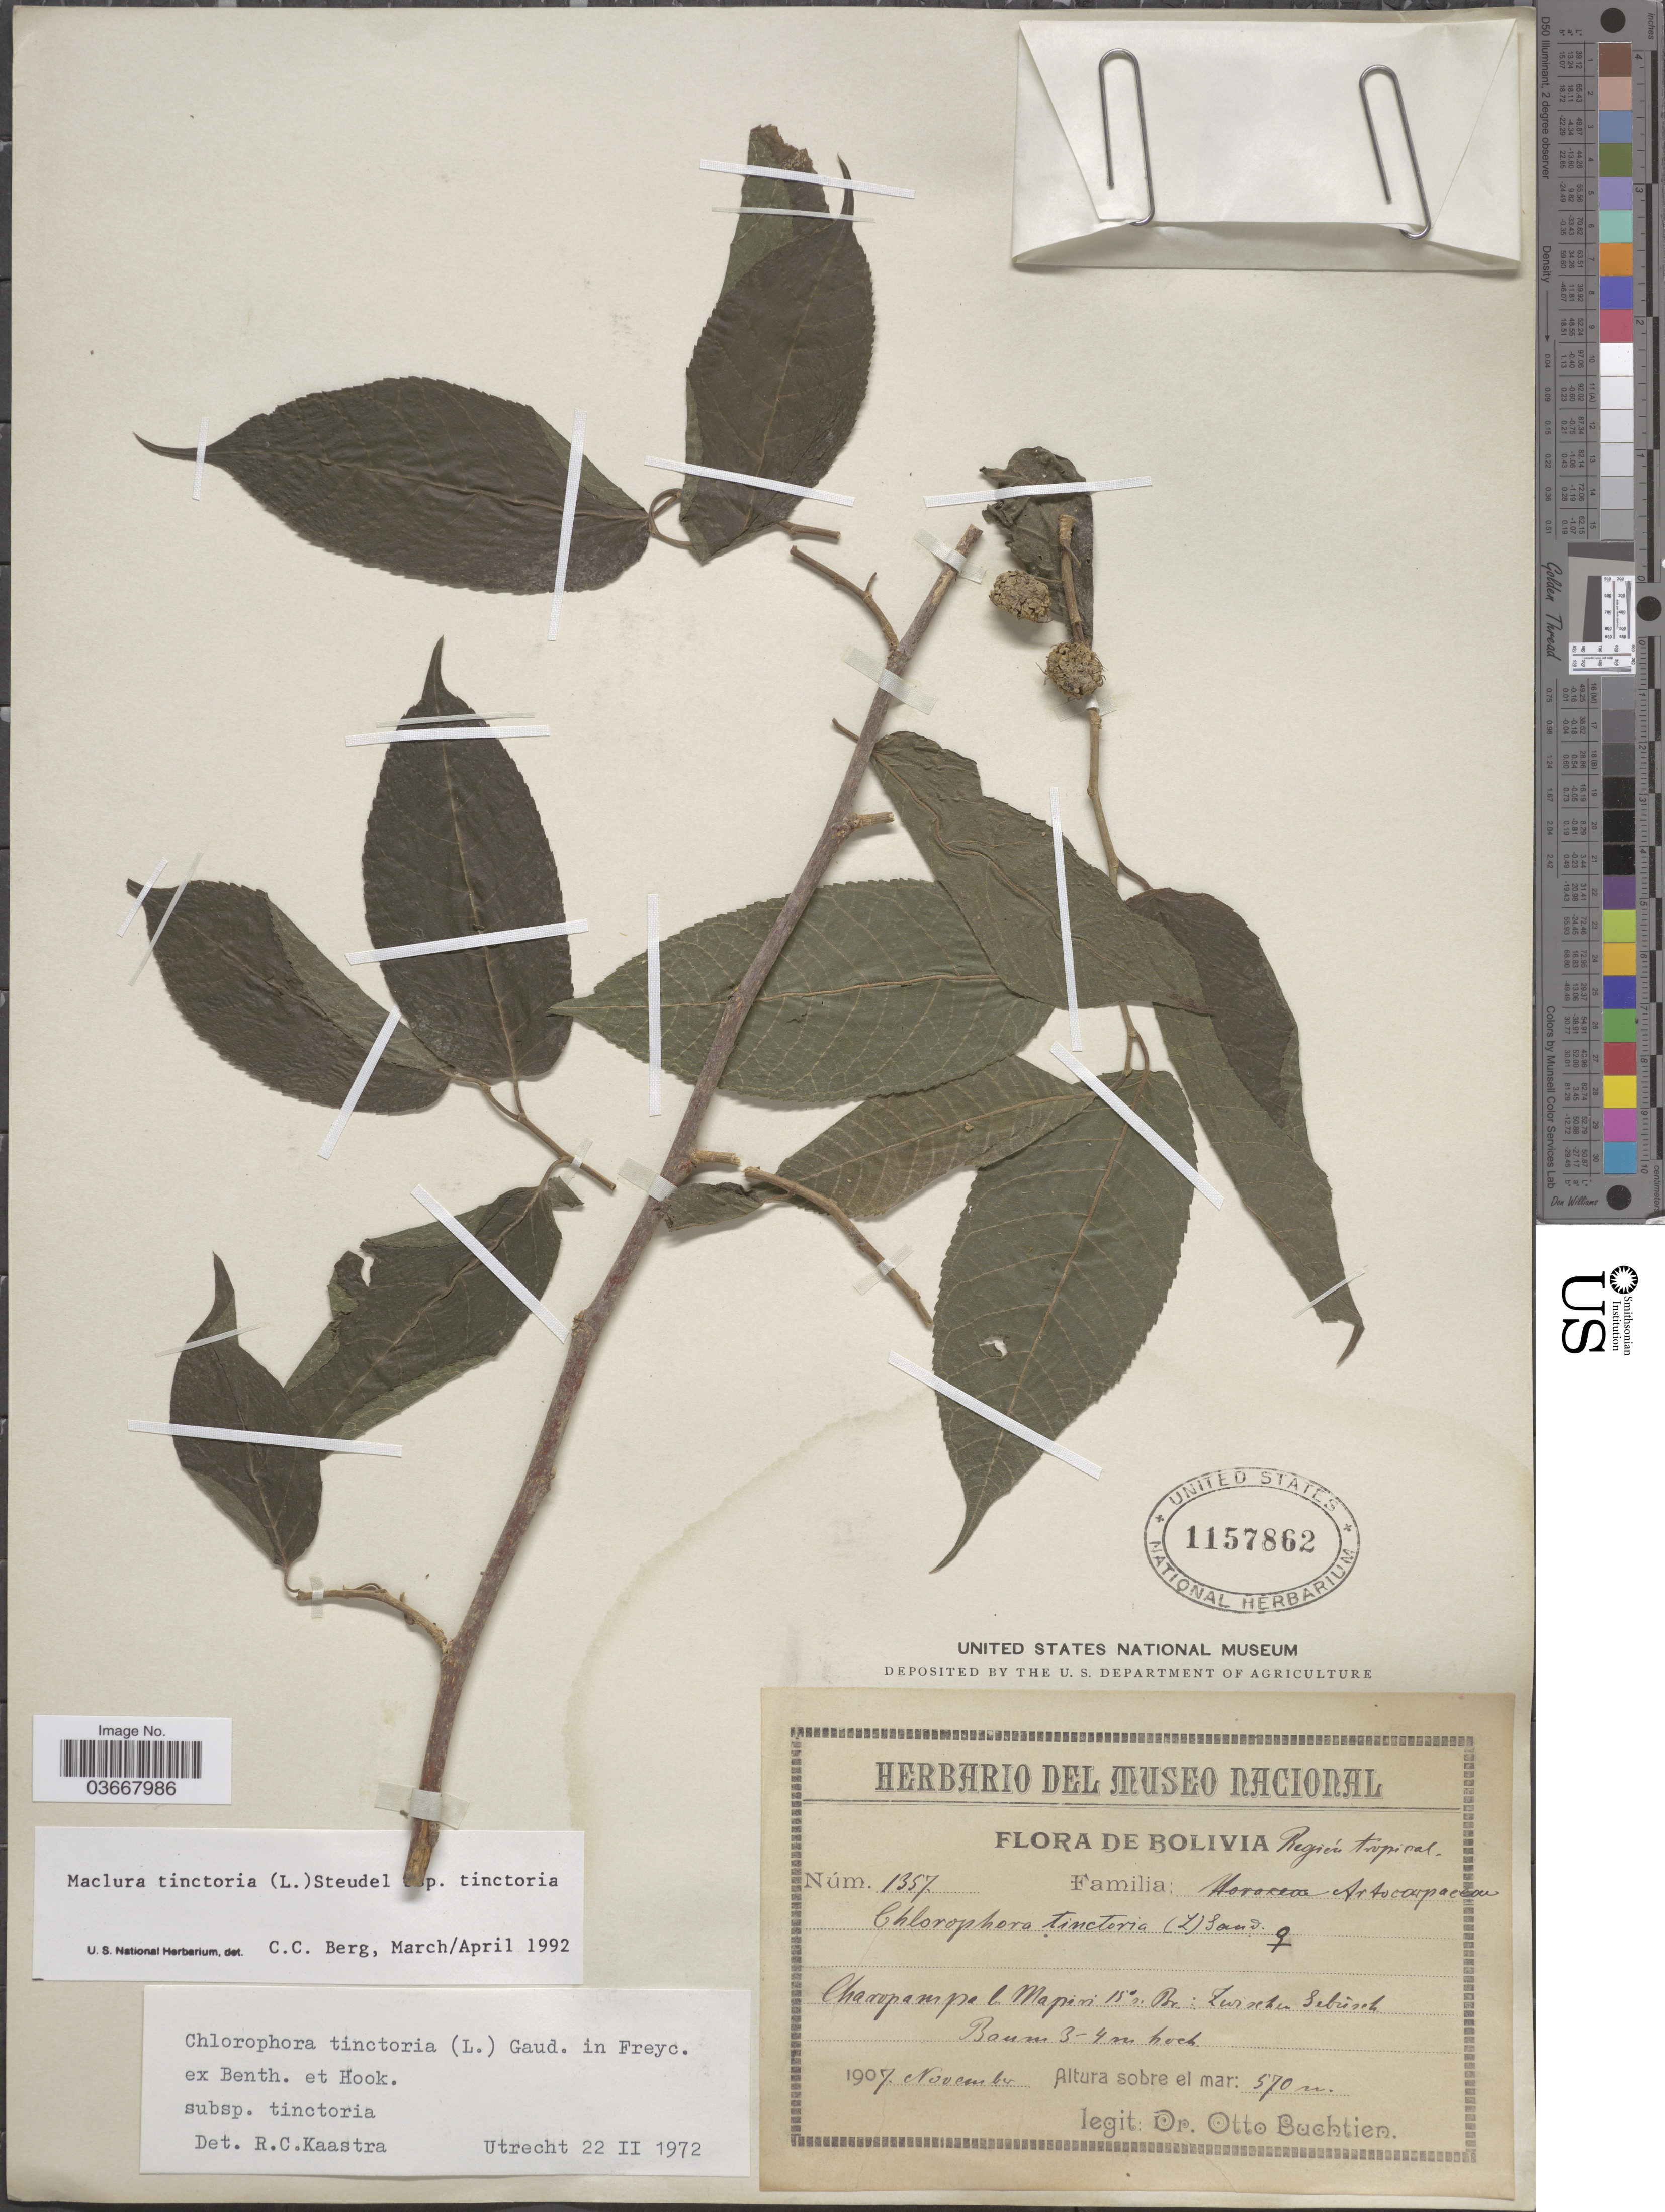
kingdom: Plantae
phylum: Tracheophyta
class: Magnoliopsida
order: Rosales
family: Moraceae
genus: Maclura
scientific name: Maclura tinctoria subsp. tinctoria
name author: (L.) D. Don ex Steud.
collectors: O. Buchtien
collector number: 1357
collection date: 1907-11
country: Bolivia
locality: Región tropical. Charopampa b. Mapiri 15° Br.: Zwischen Gebusch.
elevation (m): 570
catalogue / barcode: US 1157862